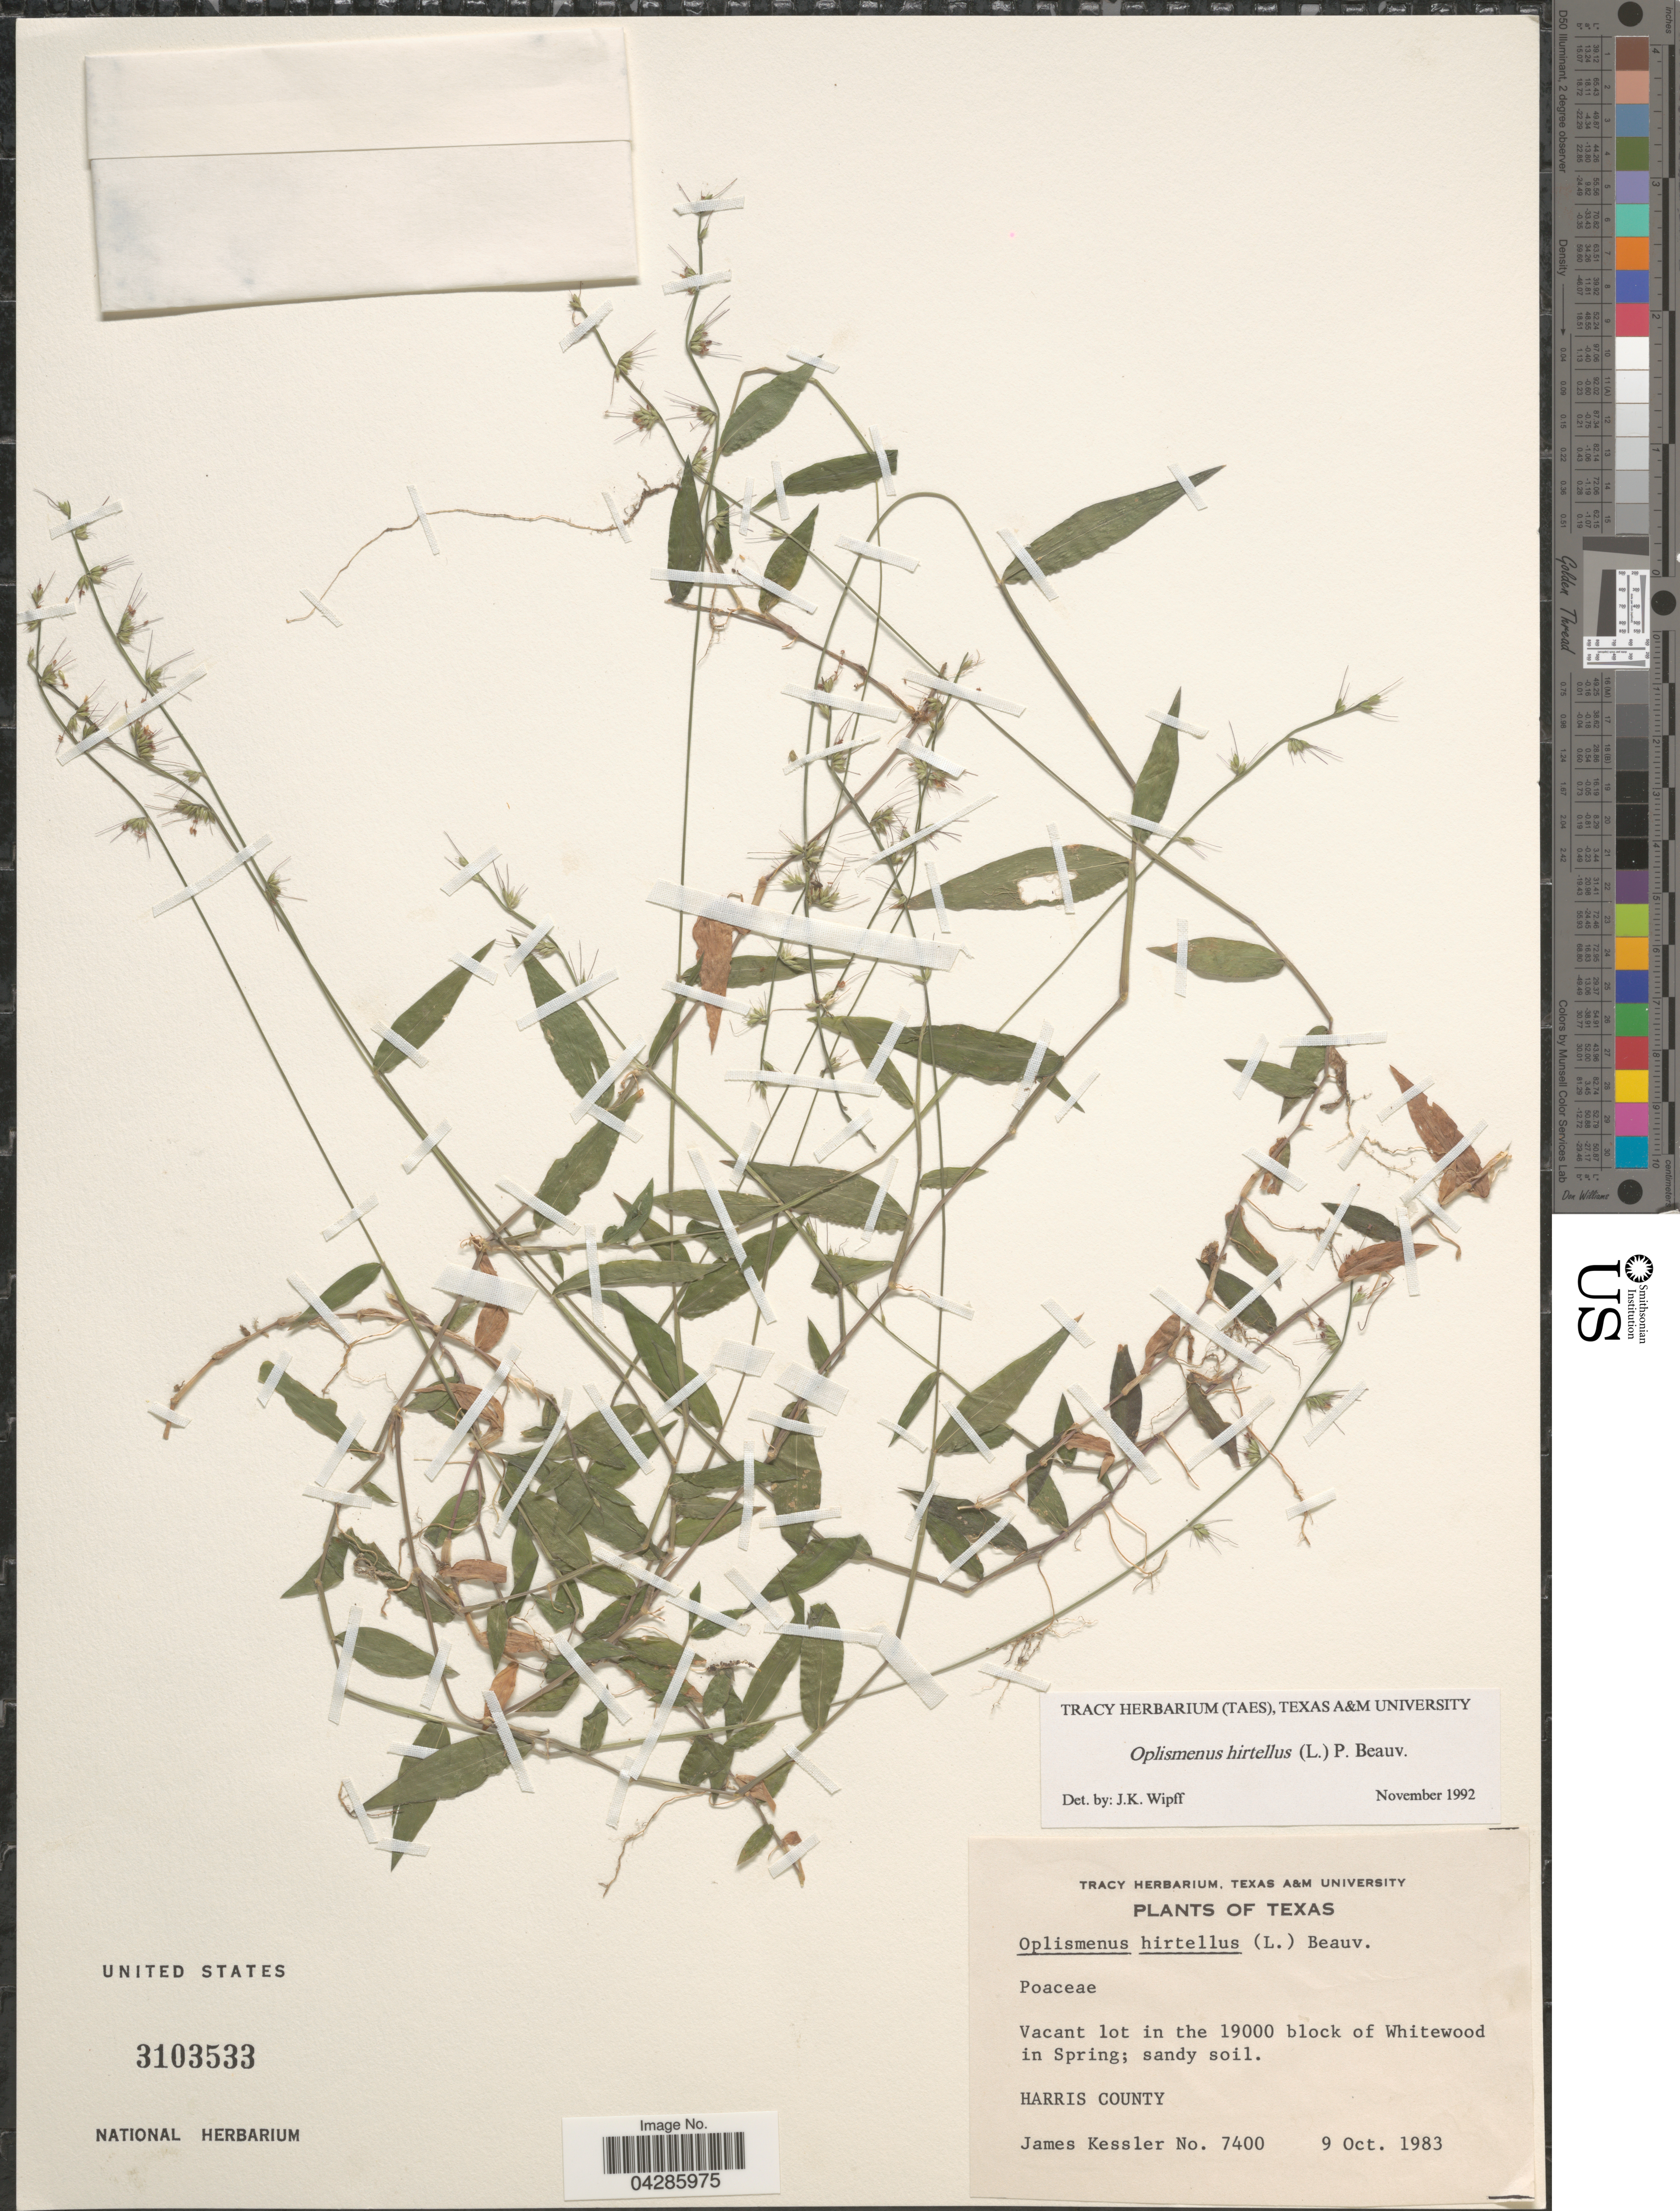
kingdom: Plantae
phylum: Tracheophyta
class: Liliopsida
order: Poales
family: Poaceae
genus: Oplismenus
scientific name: Oplismenus hirtellus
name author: (L.) P. Beauv.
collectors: J. W. Kessler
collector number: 7400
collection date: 1983-10-09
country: United States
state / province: Texas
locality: Vacant lot in the 19000 block of Whitewood in Spring; sandy soil. Harris County.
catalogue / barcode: US 3103533